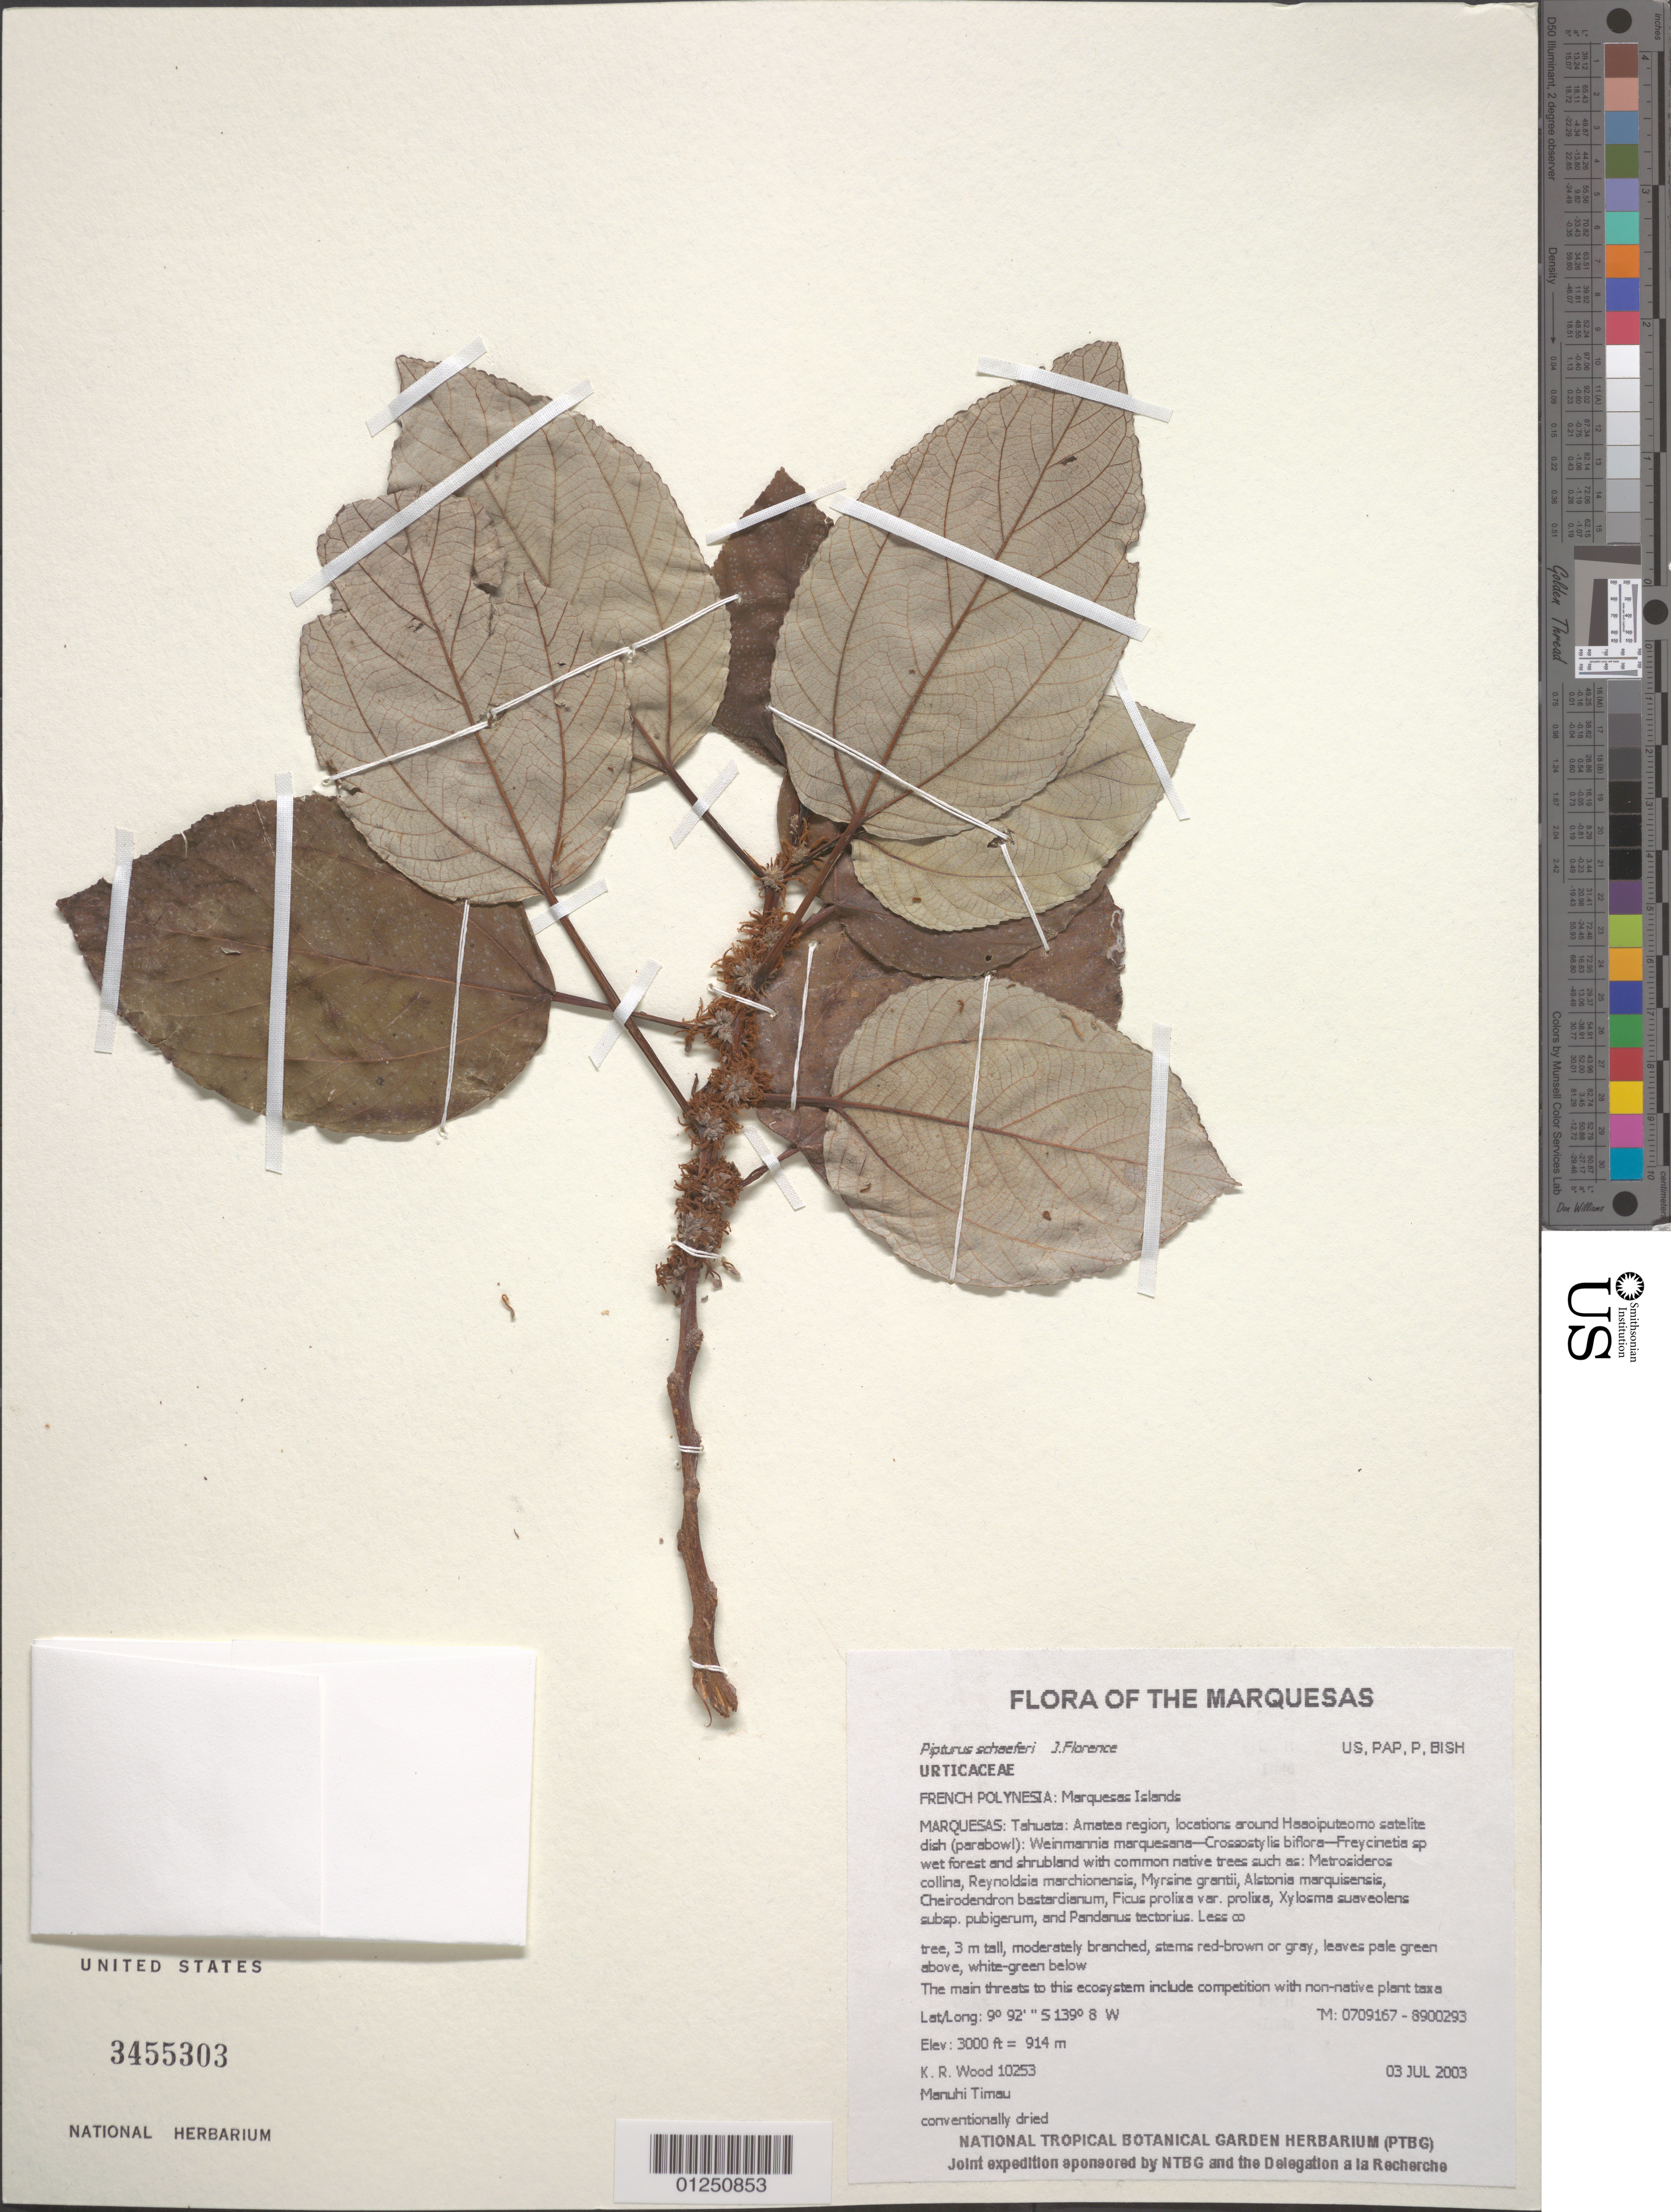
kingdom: Plantae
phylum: Tracheophyta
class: Magnoliopsida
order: Rosales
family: Urticaceae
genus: Pipturus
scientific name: Pipturus schaeferi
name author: J. Florence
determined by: Wood, Kenneth R.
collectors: K. R. Wood & M. Timau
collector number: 10253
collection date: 2003-07-03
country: French Polynesia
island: Tahuata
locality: Amatea region, locations around Haaoiputeomo satelite dish (parabowl)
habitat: Weinmannia marquesana—Crossostylis biflora—Freycinetia sp wet forest and shrubland. Crest, E aspect, steep slope, open, wet forest and shrubland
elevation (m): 914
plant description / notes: Competition with non-native plant taxa such as Ageratum conyzoides, Elephantopus mollis, Psidium guajava, Spathoglottis plicata, Zingiber zerumbet, Paspalum conjugatum, Paspalum paniculatum, Rhynchelytrum repens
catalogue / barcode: US 3455303